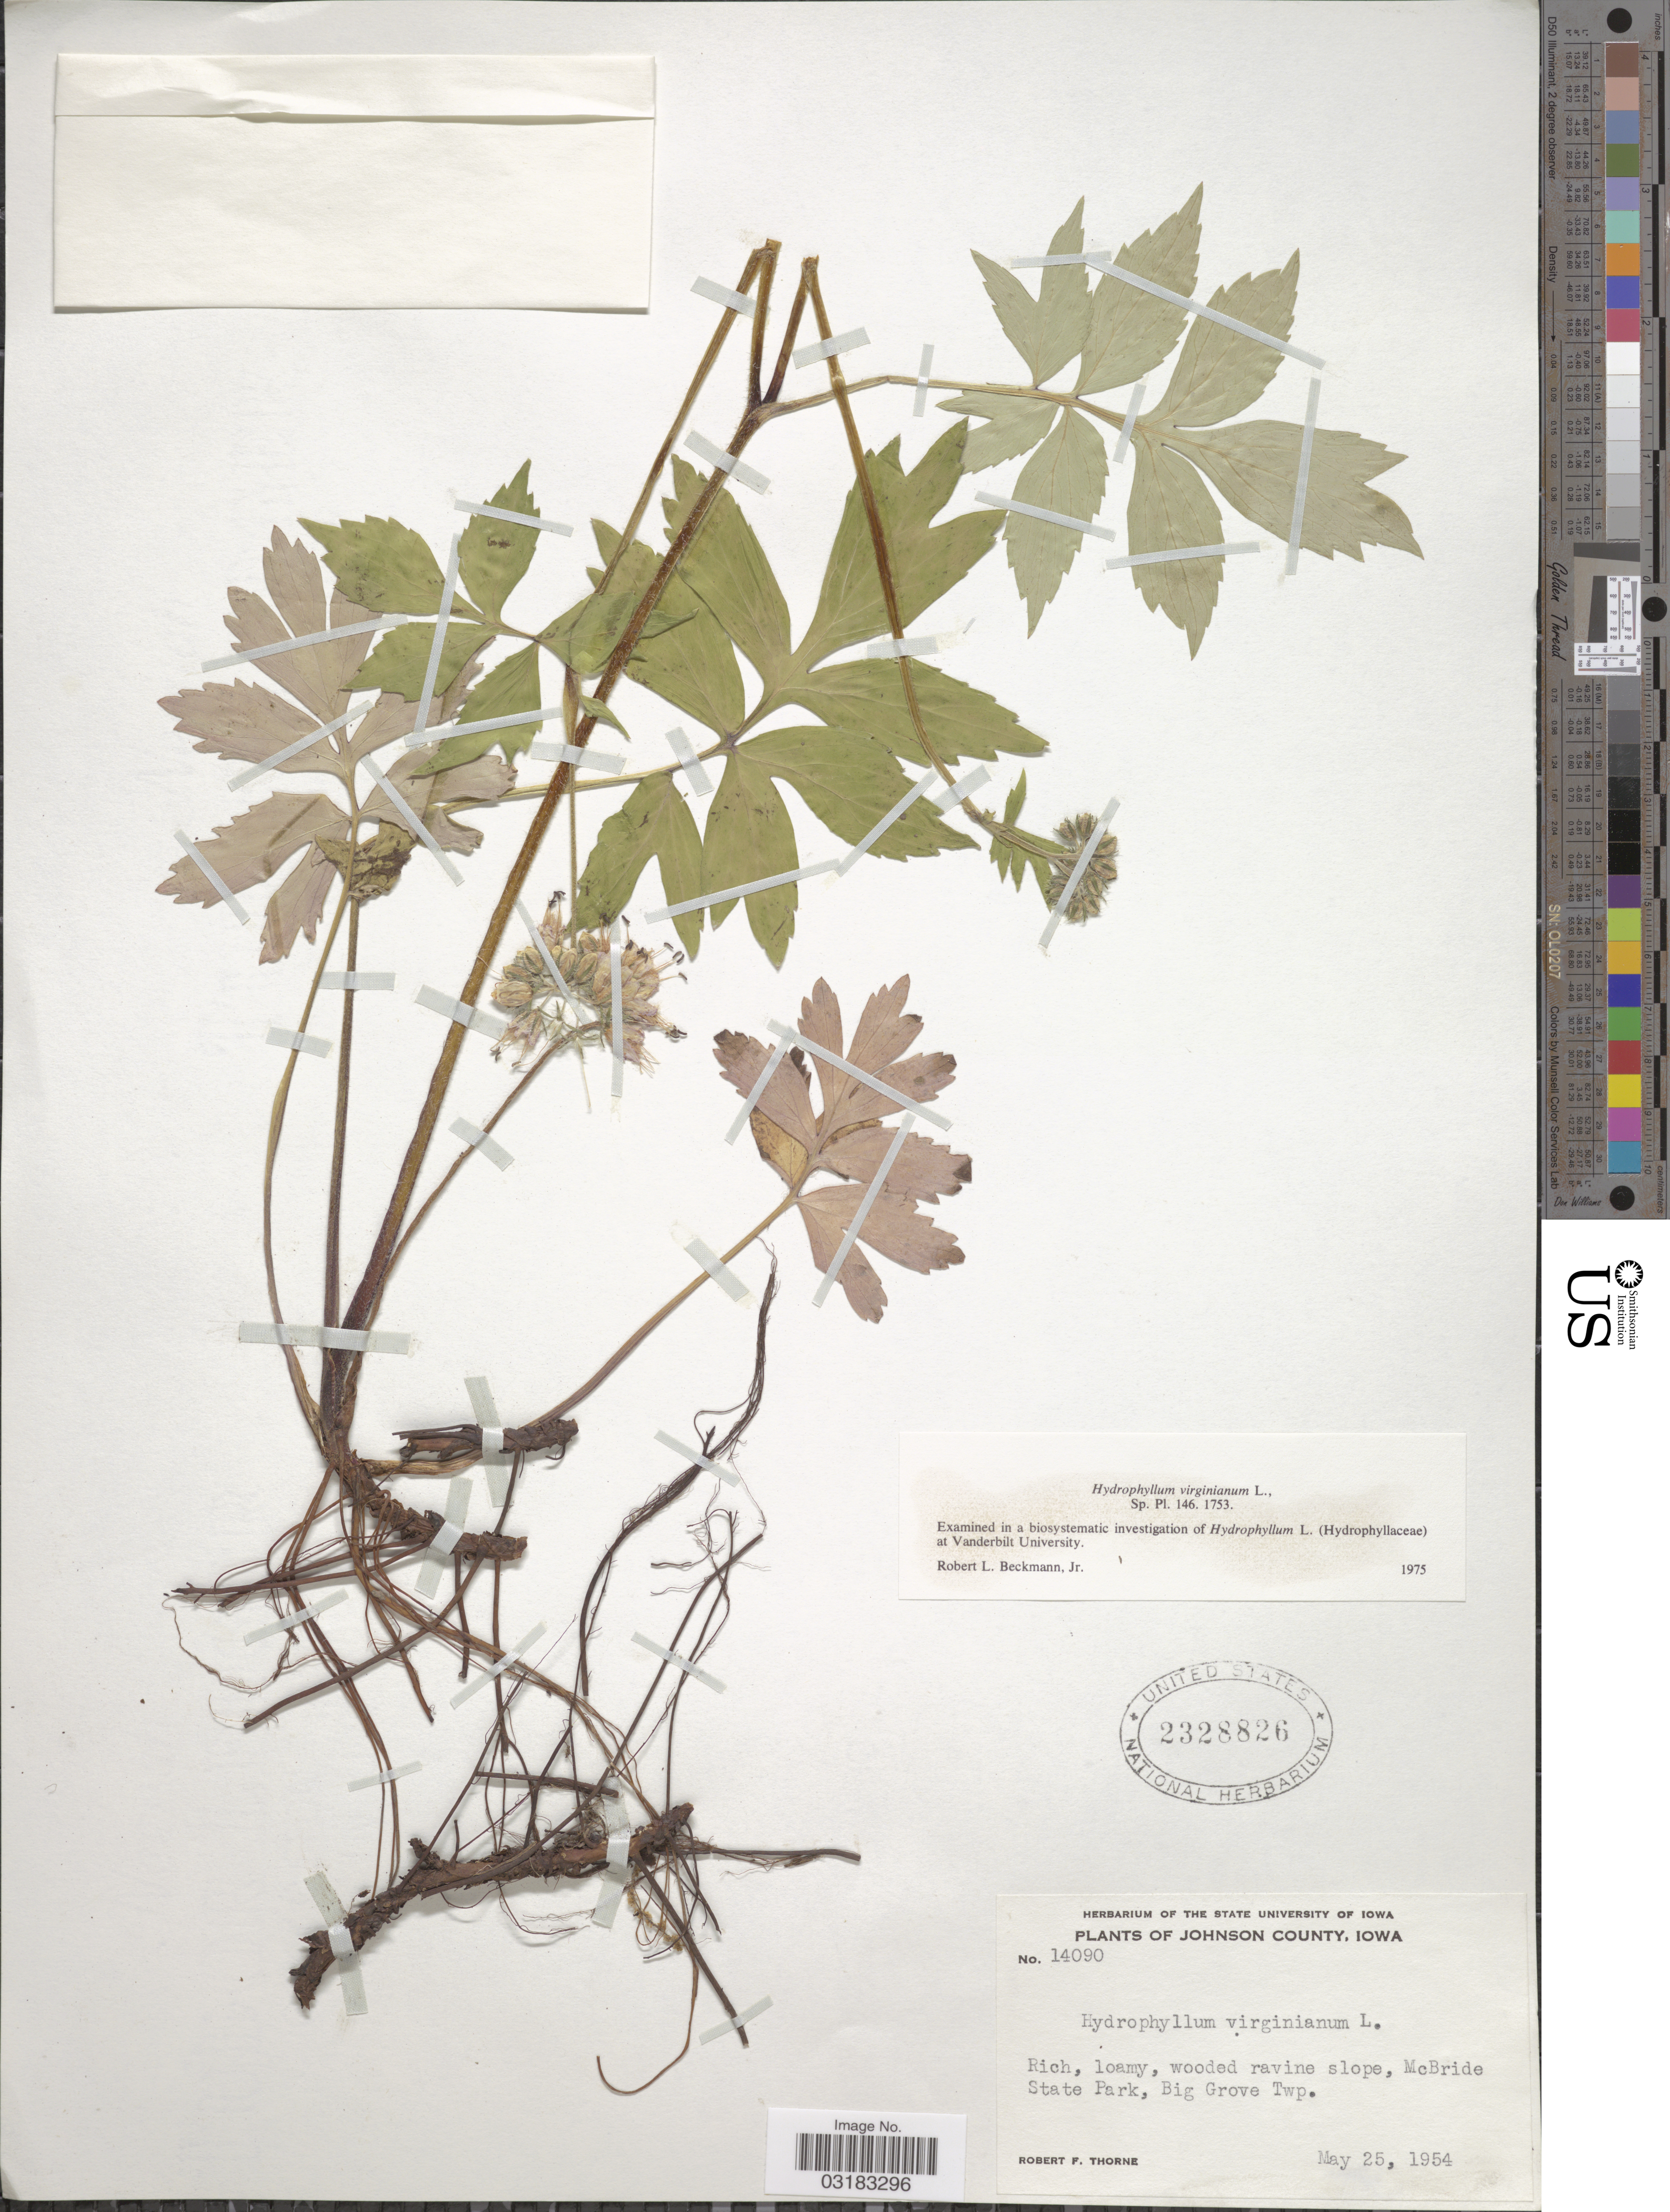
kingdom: Plantae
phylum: Tracheophyta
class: Magnoliopsida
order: Boraginales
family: Hydrophyllaceae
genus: Hydrophyllum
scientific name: Hydrophyllum virginianum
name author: L.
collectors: R. F. Thorne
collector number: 14090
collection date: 1954-05-25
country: United States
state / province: Iowa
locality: Johnson County. McBride State park, Big Grove Twp.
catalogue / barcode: US 2328826